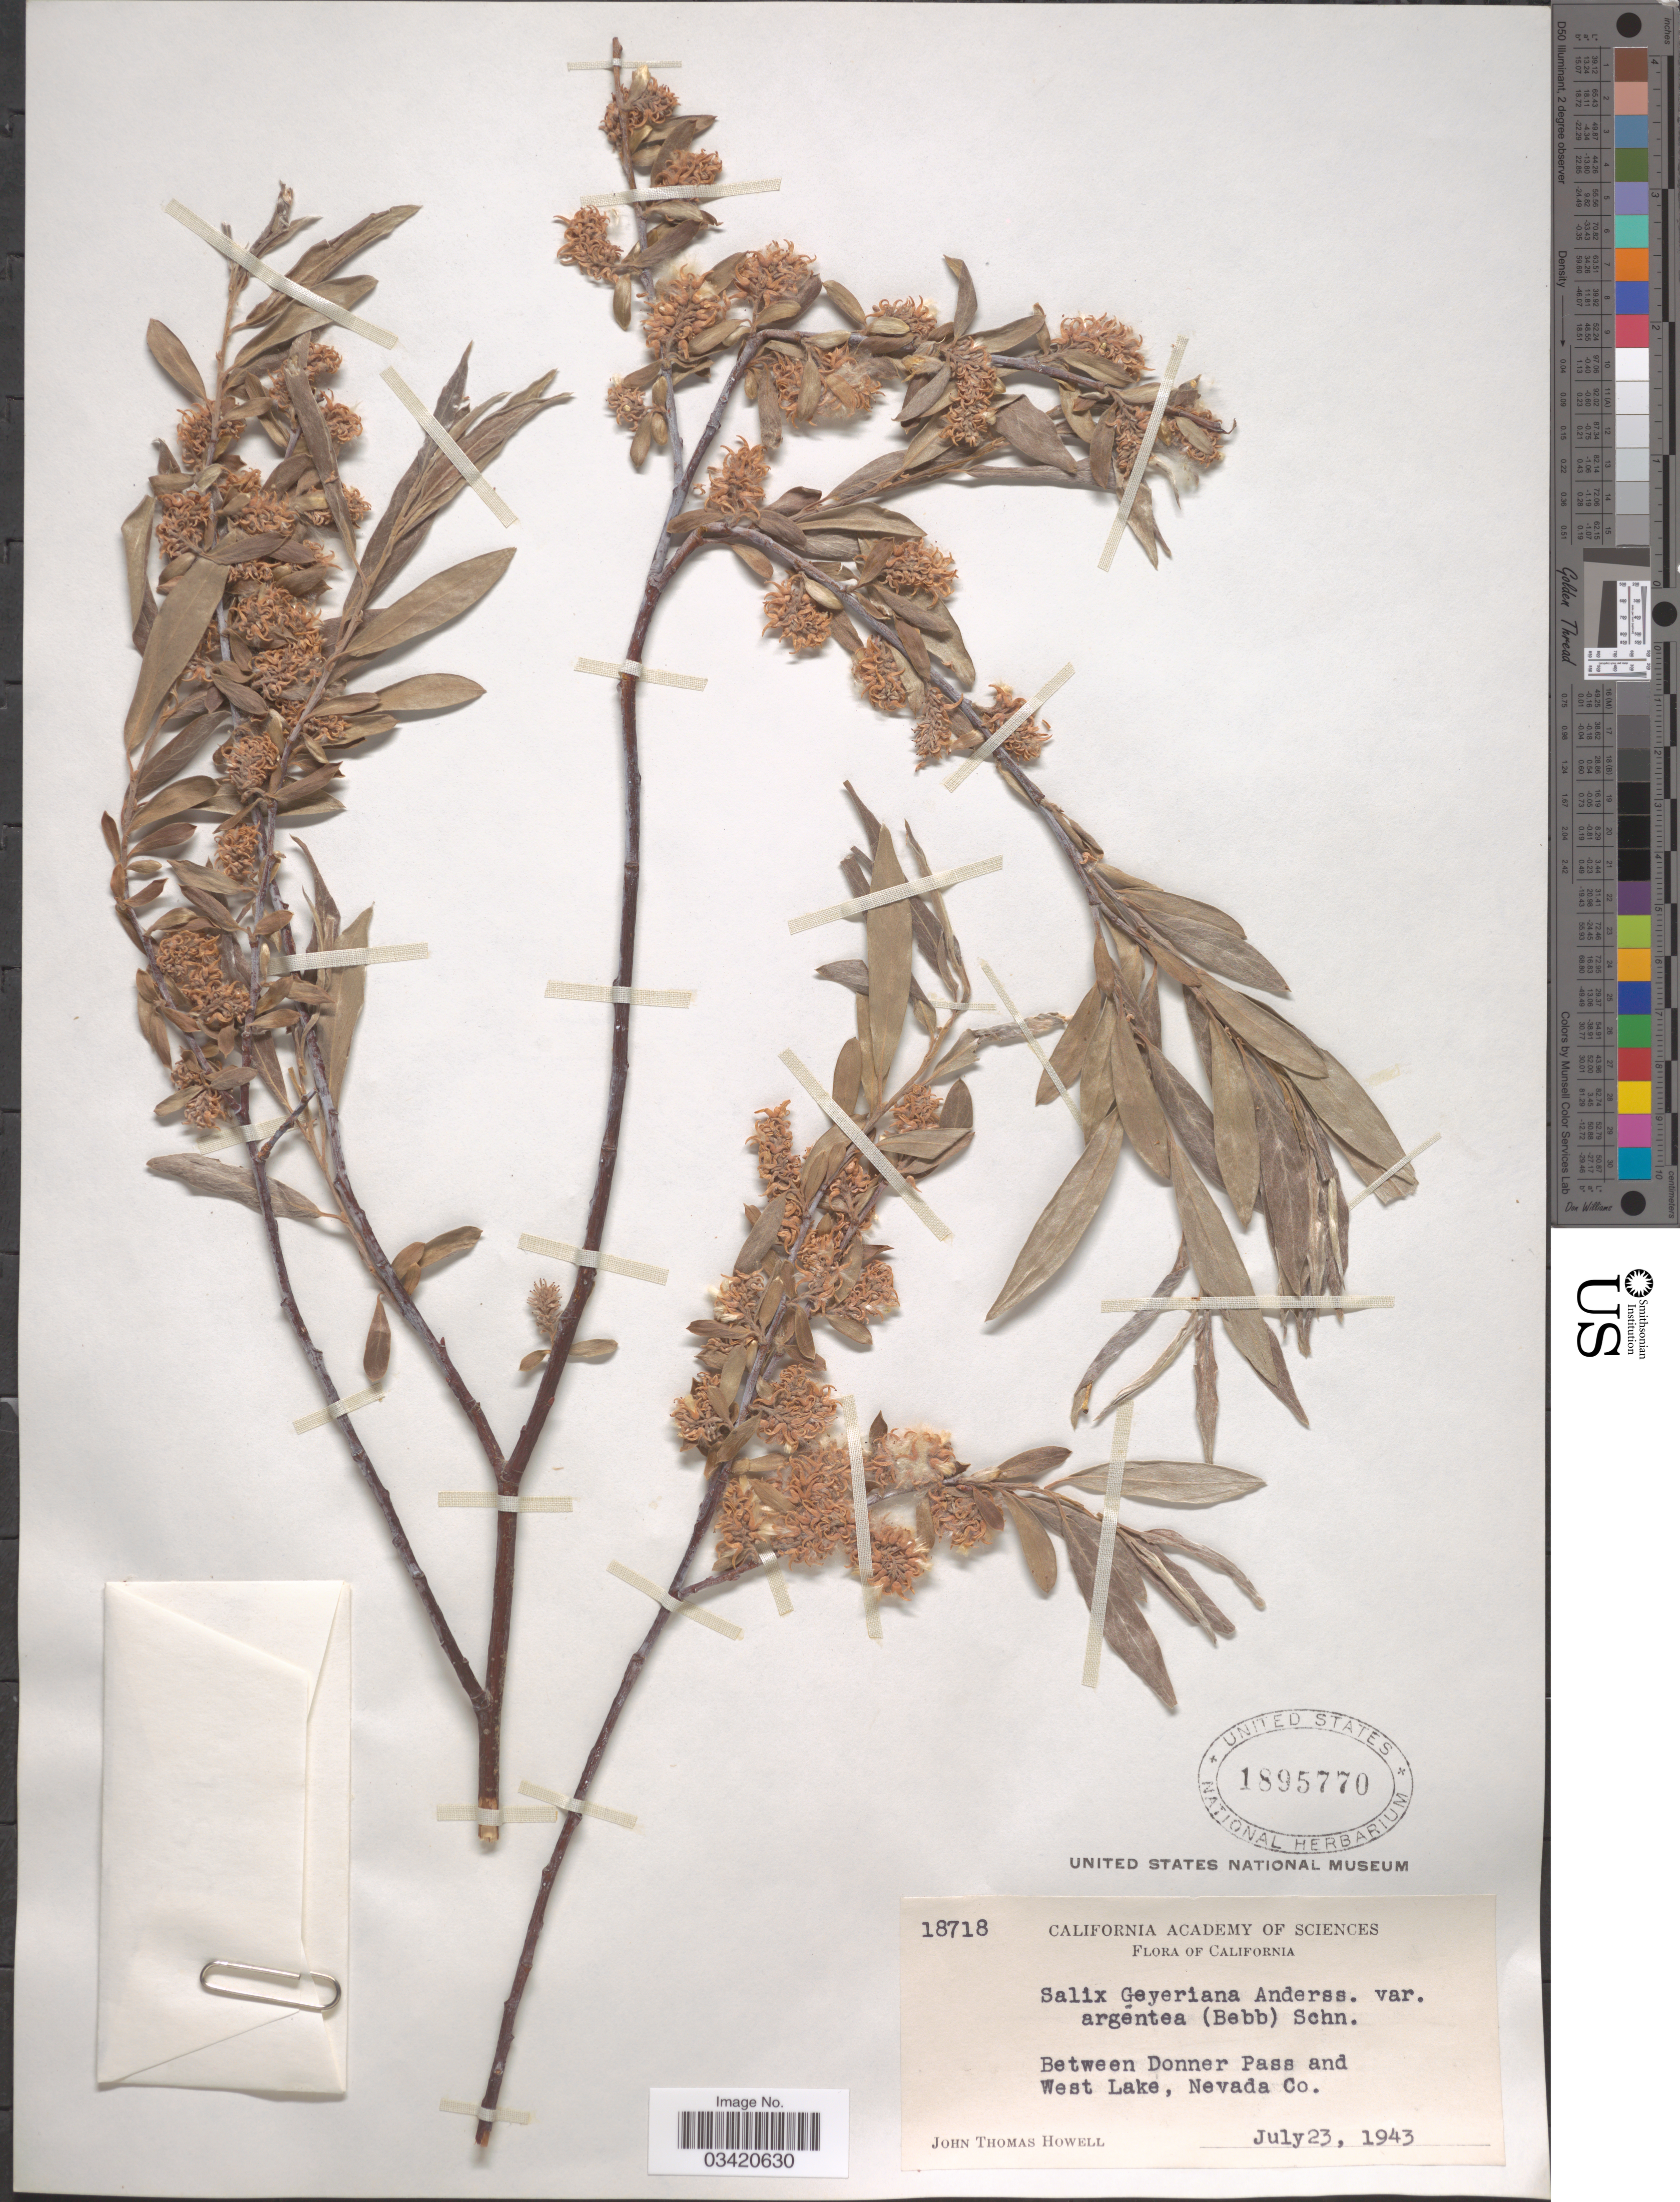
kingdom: Plantae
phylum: Tracheophyta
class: Magnoliopsida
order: Malpighiales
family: Salicaceae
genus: Salix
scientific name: Salix geyeriana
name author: Andersson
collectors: J. T. Howell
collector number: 18718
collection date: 1943-07-23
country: United States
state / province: California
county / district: Nevada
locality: Between Donner Pass and West Lake, Nevada Co.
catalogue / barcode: US 1895770